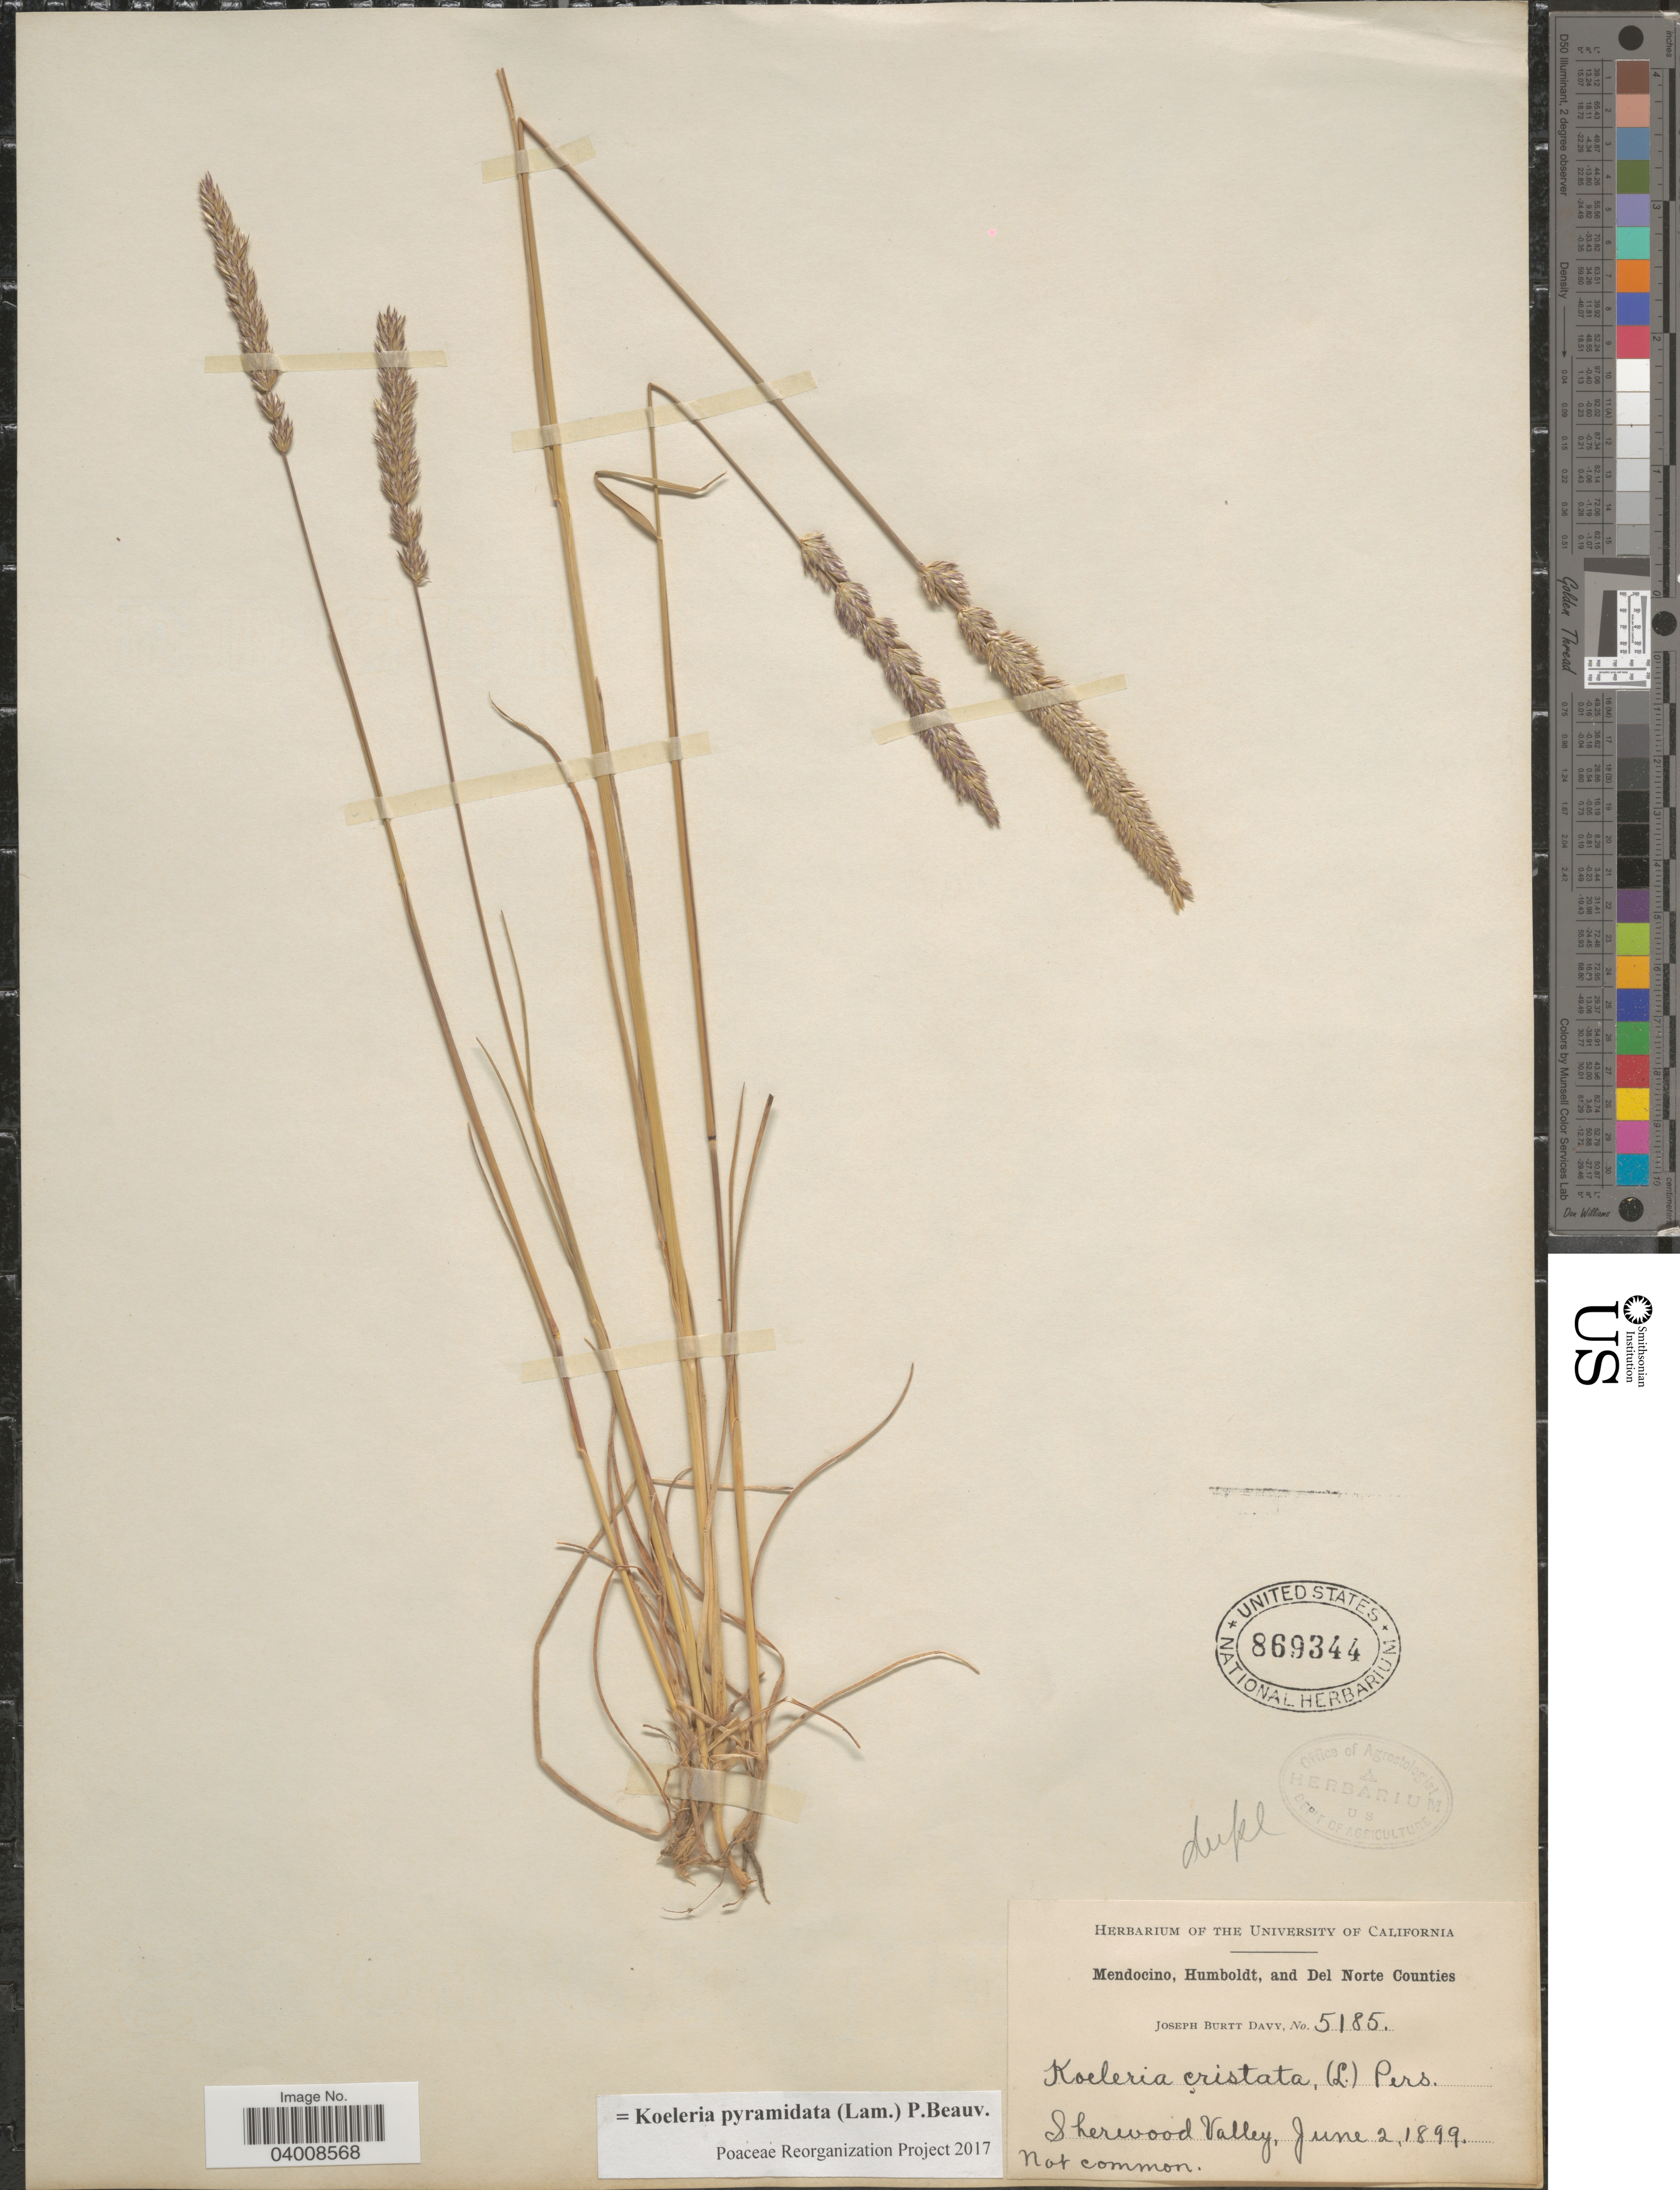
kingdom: Plantae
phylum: Tracheophyta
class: Liliopsida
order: Poales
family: Poaceae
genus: Koeleria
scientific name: Koeleria pyramidata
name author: (Lam.) P. Beauv.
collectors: J. Burtt Davy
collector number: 5185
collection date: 1899-06-02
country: United States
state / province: California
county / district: Mendocino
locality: Mendocino, Humboldt, and Del Norte Counties. Sherwood Valley.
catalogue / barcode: US 869344